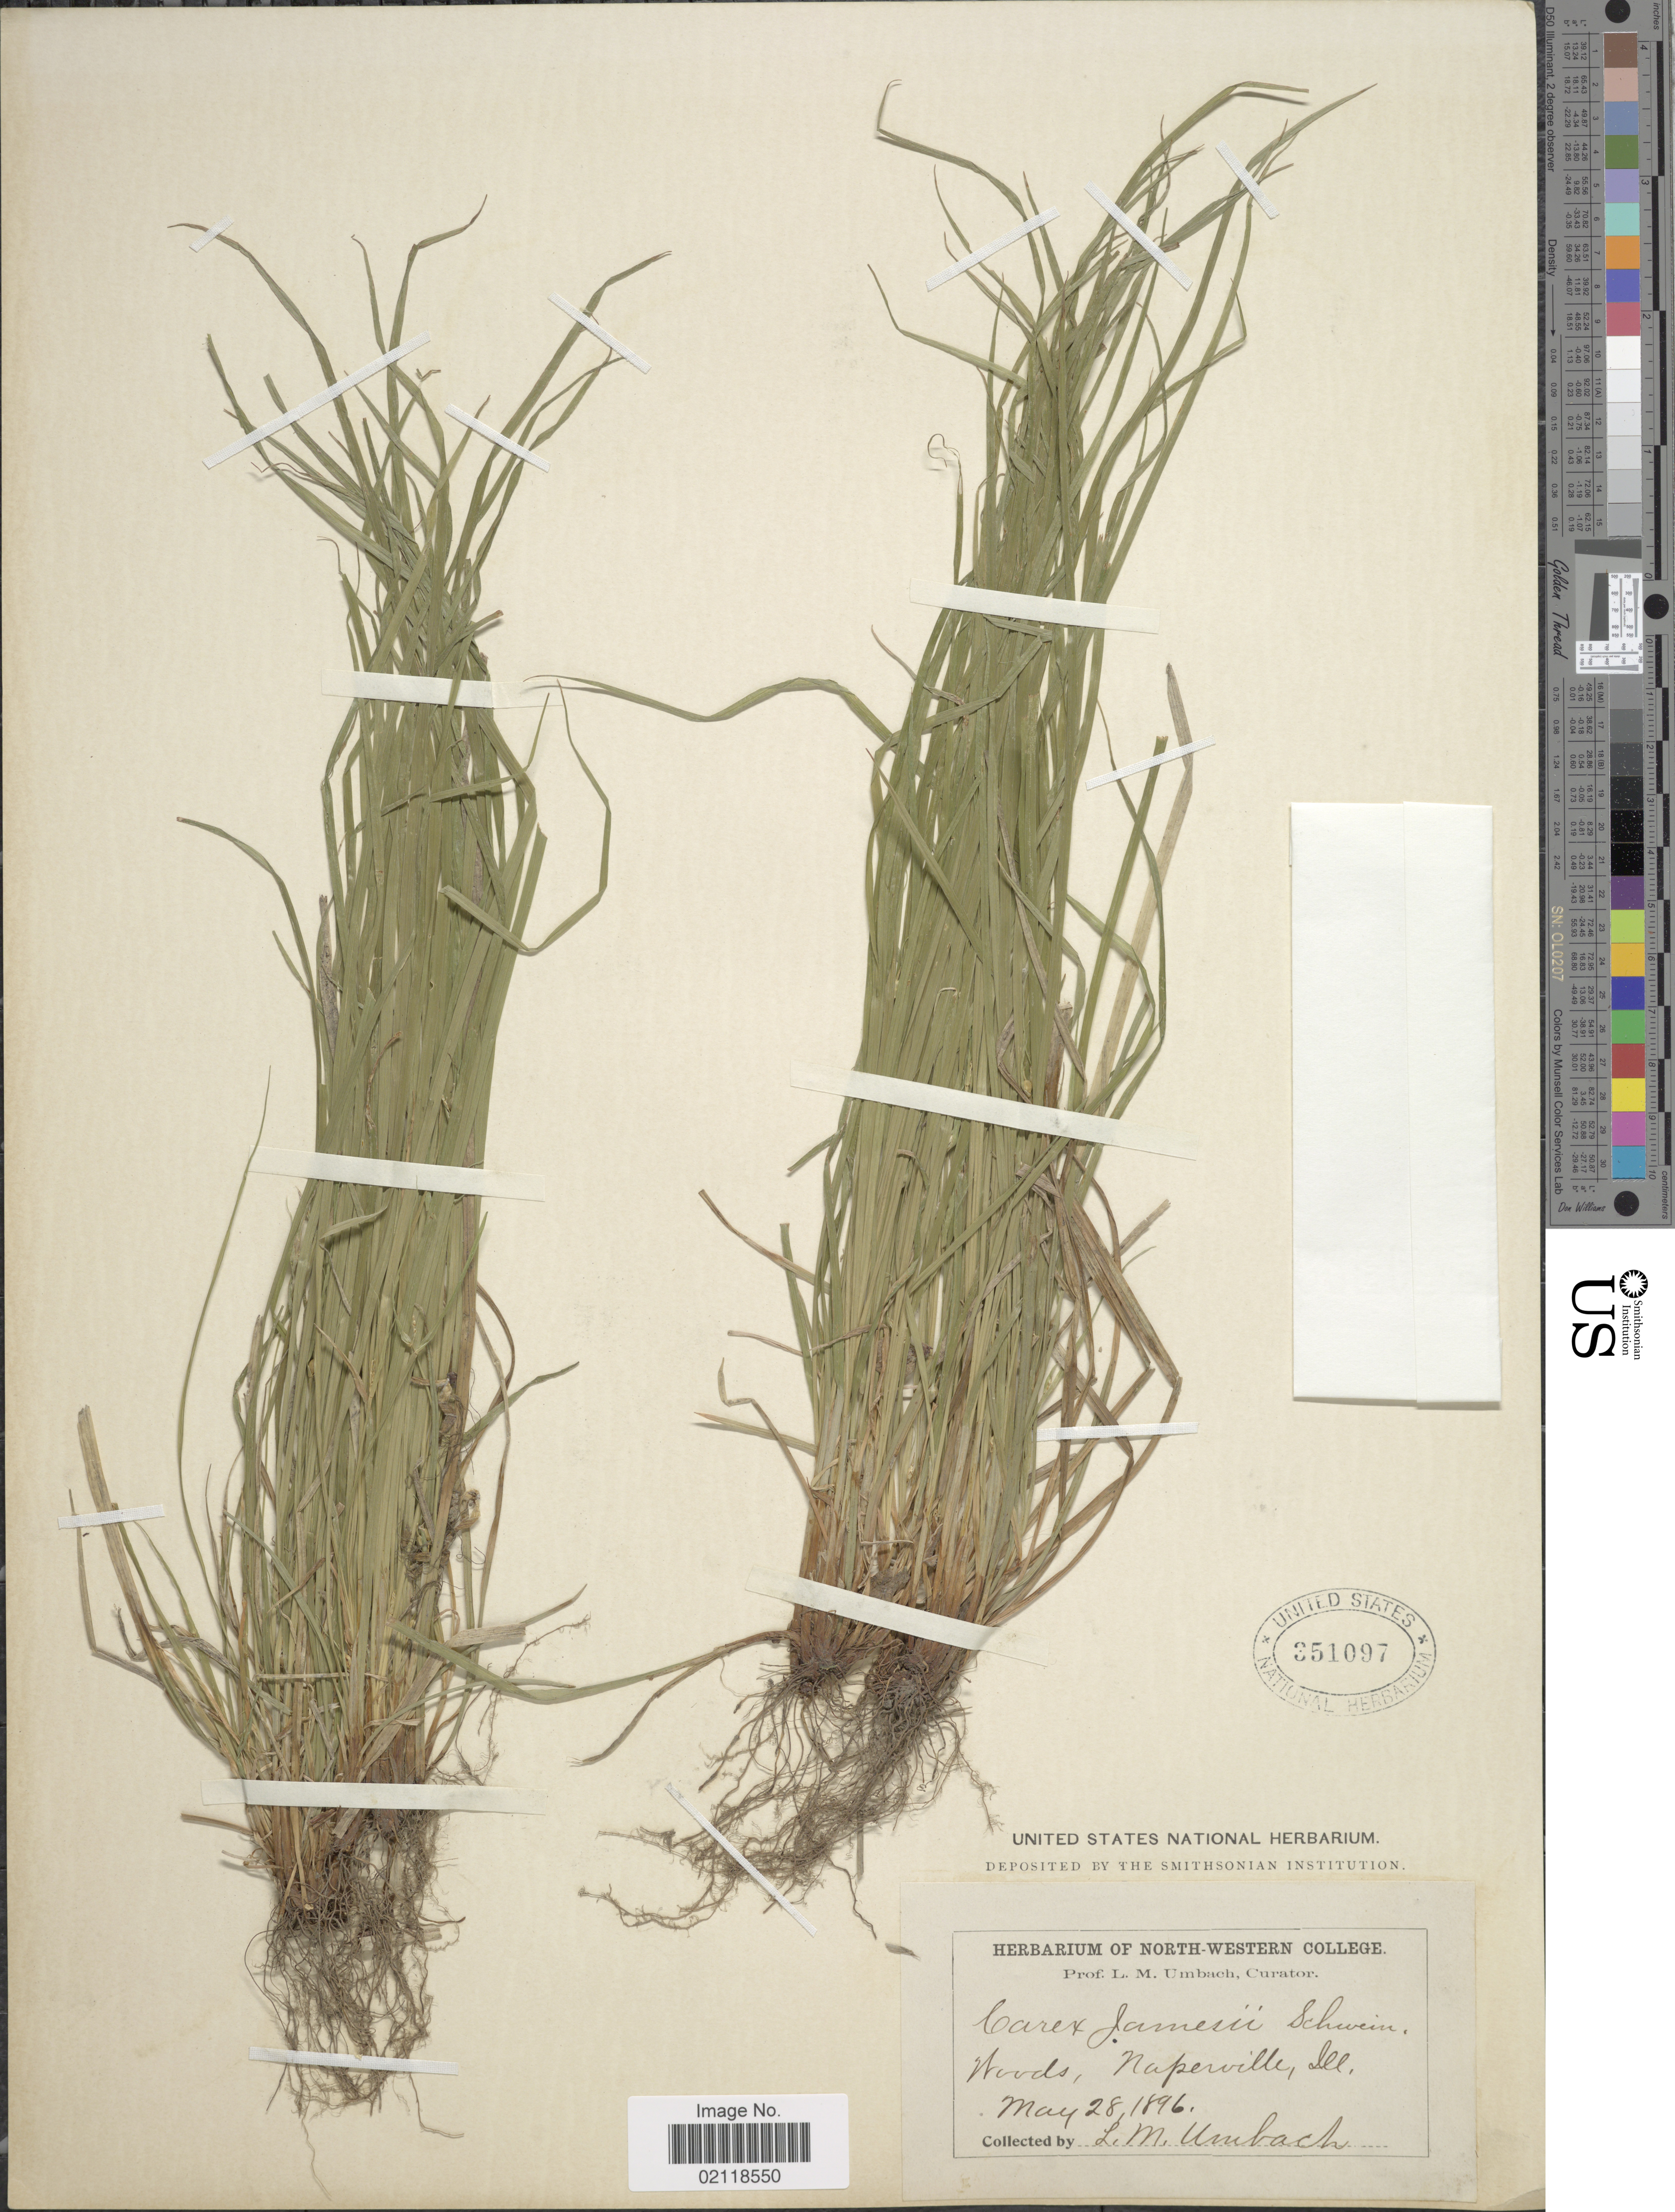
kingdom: Plantae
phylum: Tracheophyta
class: Liliopsida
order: Poales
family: Cyperaceae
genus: Carex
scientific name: Carex jamesii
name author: Schwein.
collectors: L. M. Umbach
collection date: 1896-05-28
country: United States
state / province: Illinois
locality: Woods, Naperville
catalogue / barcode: US 351097